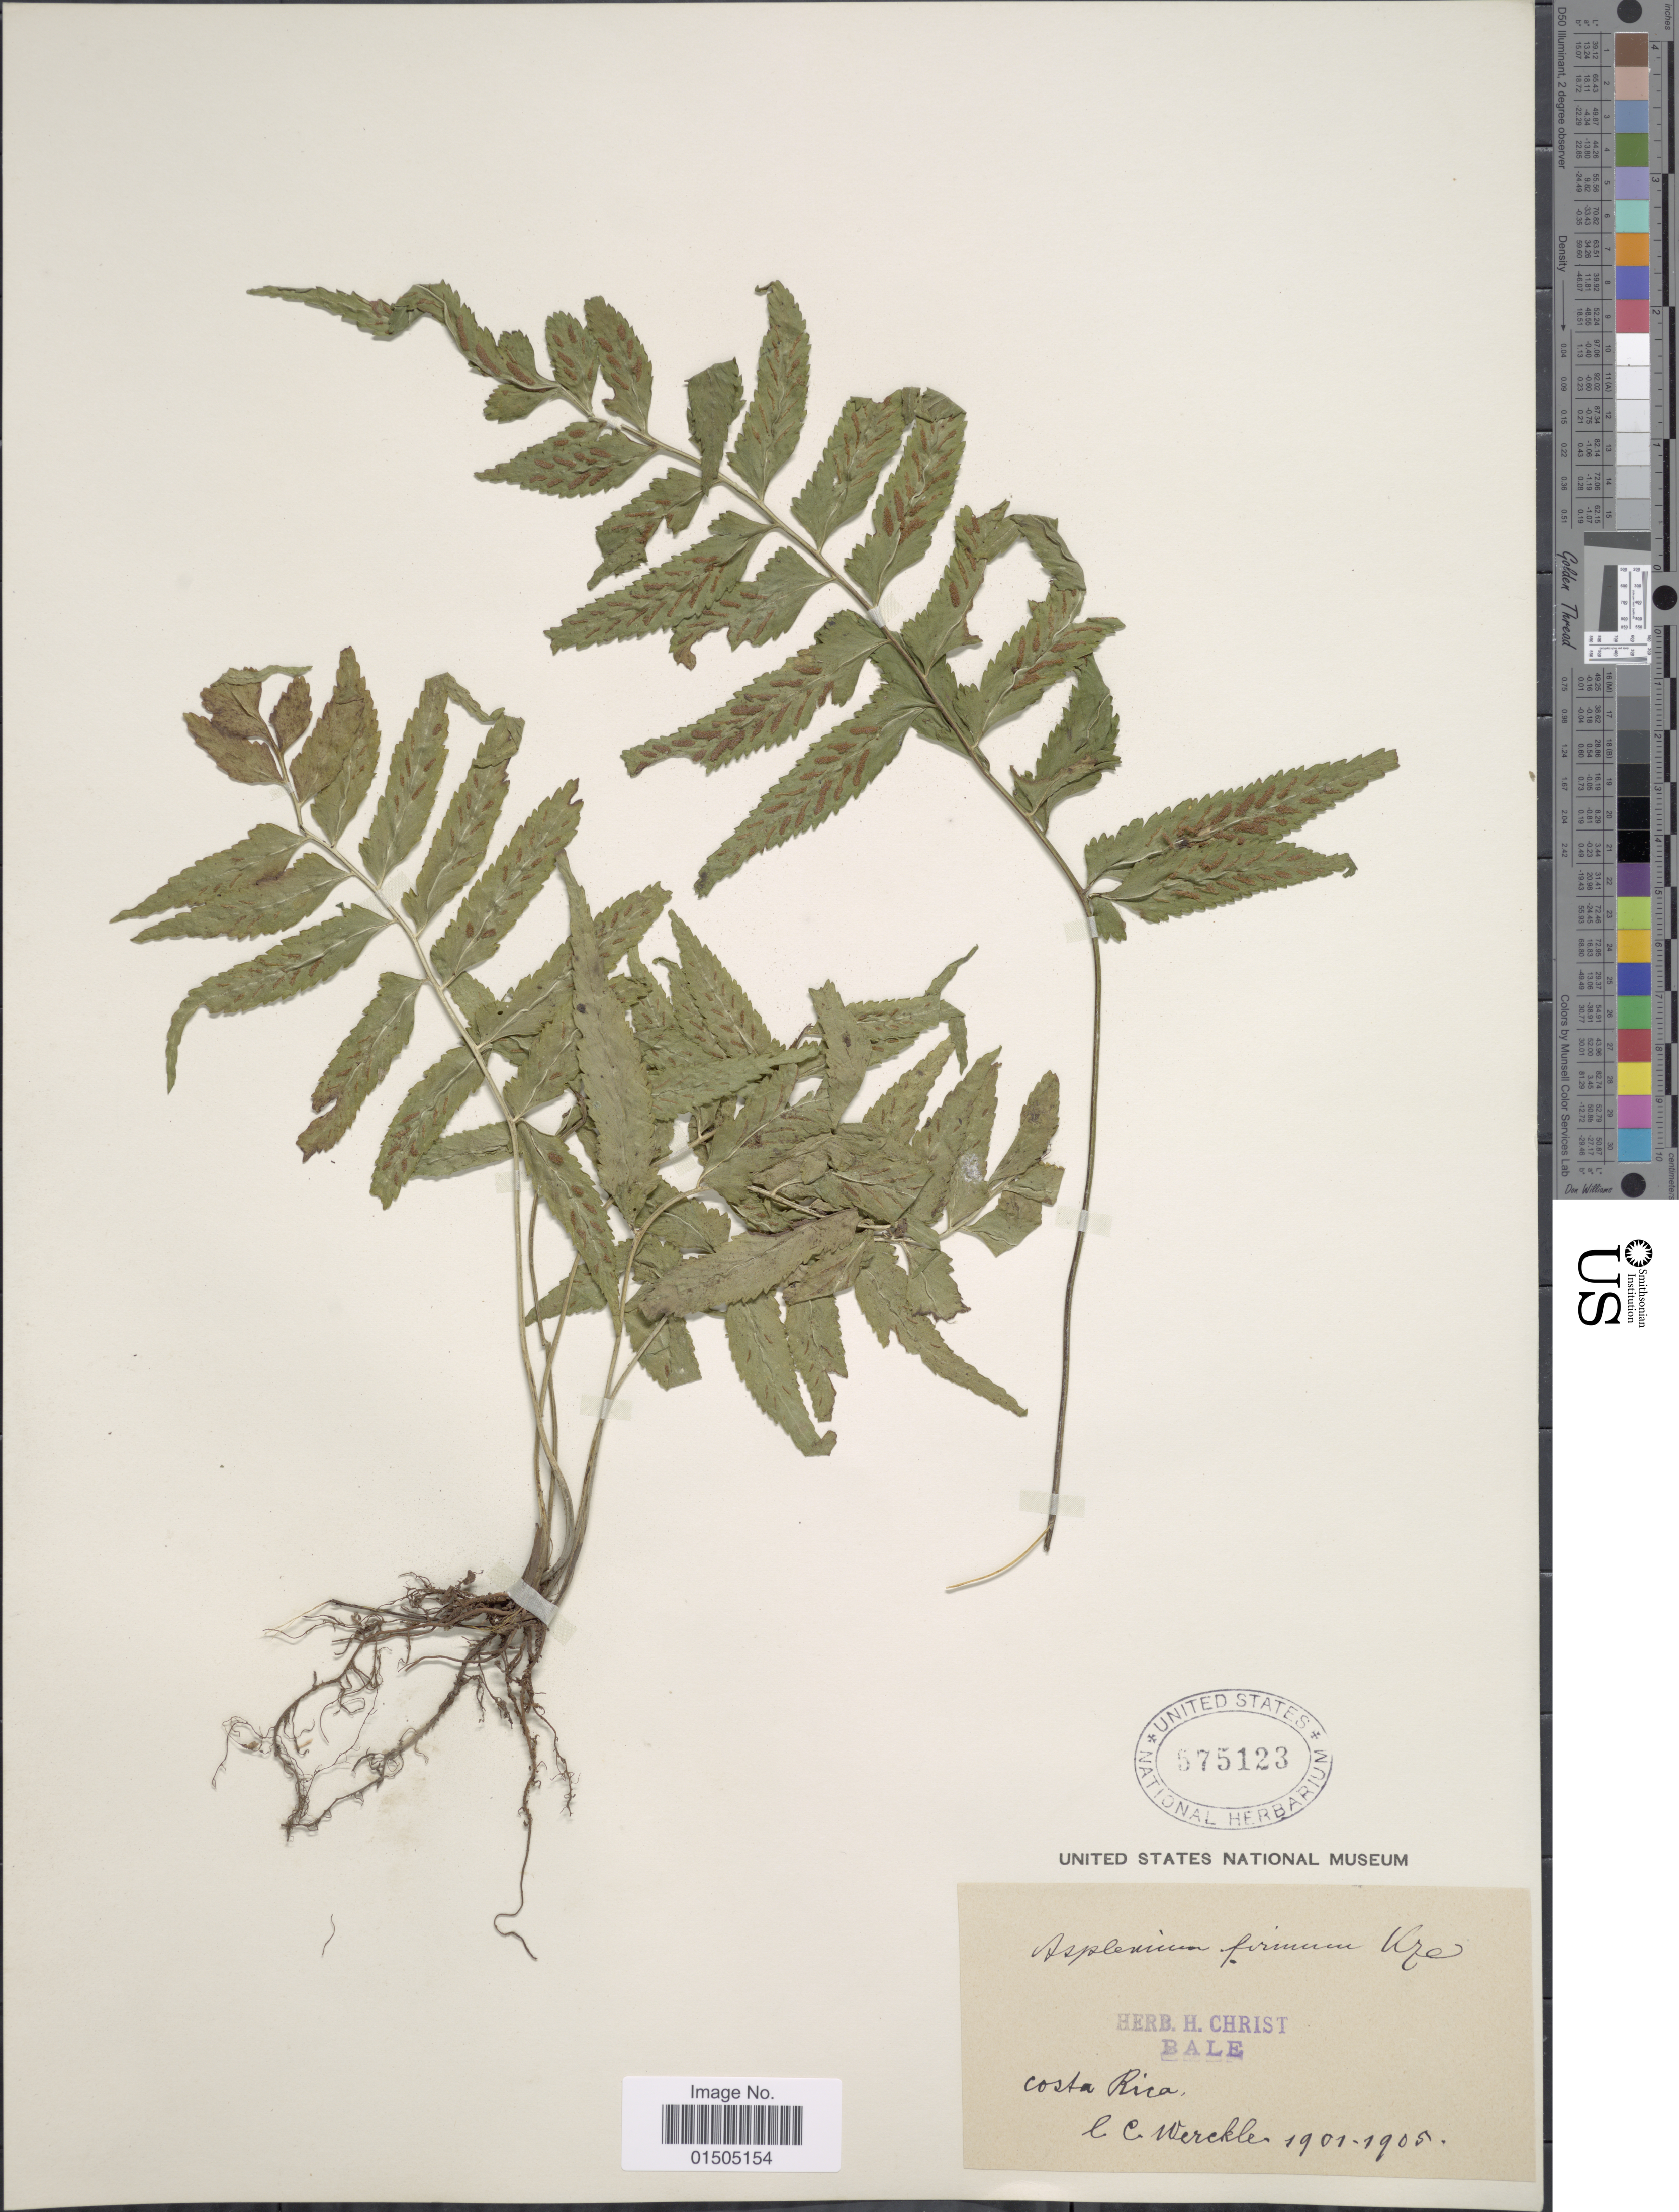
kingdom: Plantae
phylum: Tracheophyta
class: Polypodiopsida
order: Polypodiales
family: Aspleniaceae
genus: Asplenium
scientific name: Asplenium abscissum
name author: Willd.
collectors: C. C Wercklé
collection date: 1901/1905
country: Costa Rica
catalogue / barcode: US 575123